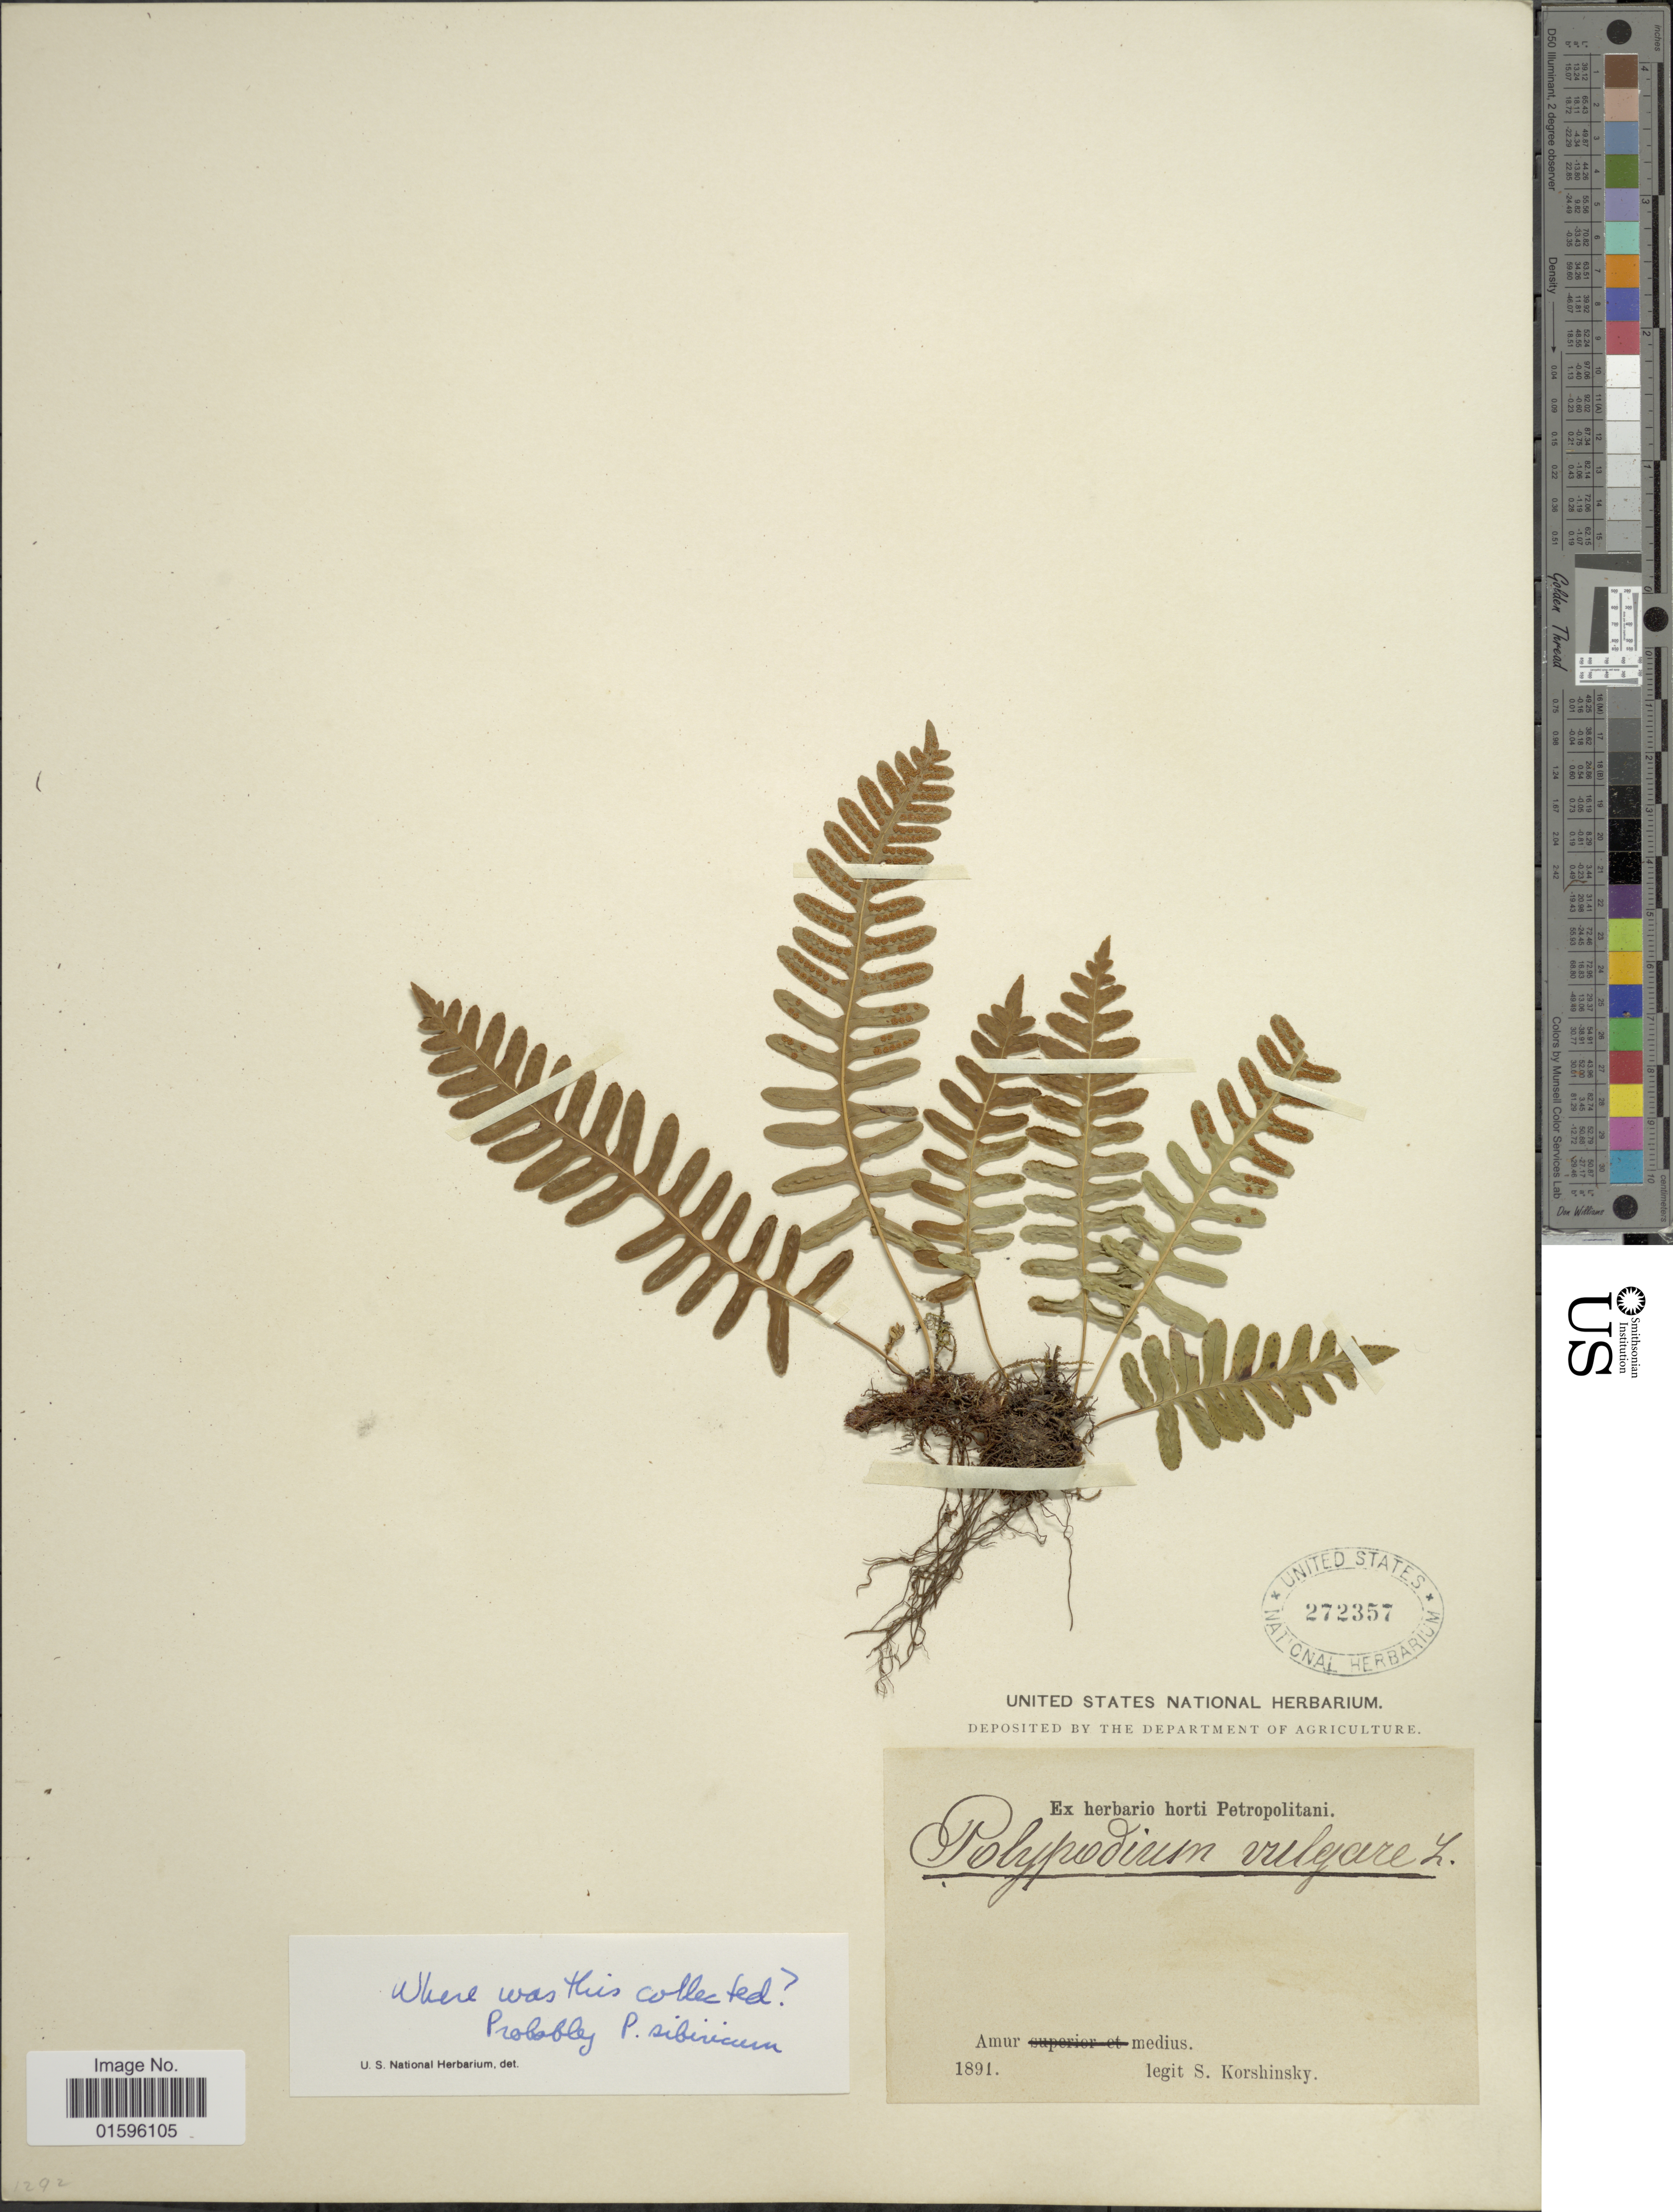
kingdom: Plantae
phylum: Tracheophyta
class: Polypodiopsida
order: Polypodiales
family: Polypodiaceae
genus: Polypodium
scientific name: Polypodium sibiricum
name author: Sipliv.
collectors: S. I. Korshinsky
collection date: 1891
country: Russian Federation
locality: Amur medius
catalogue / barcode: US 272357